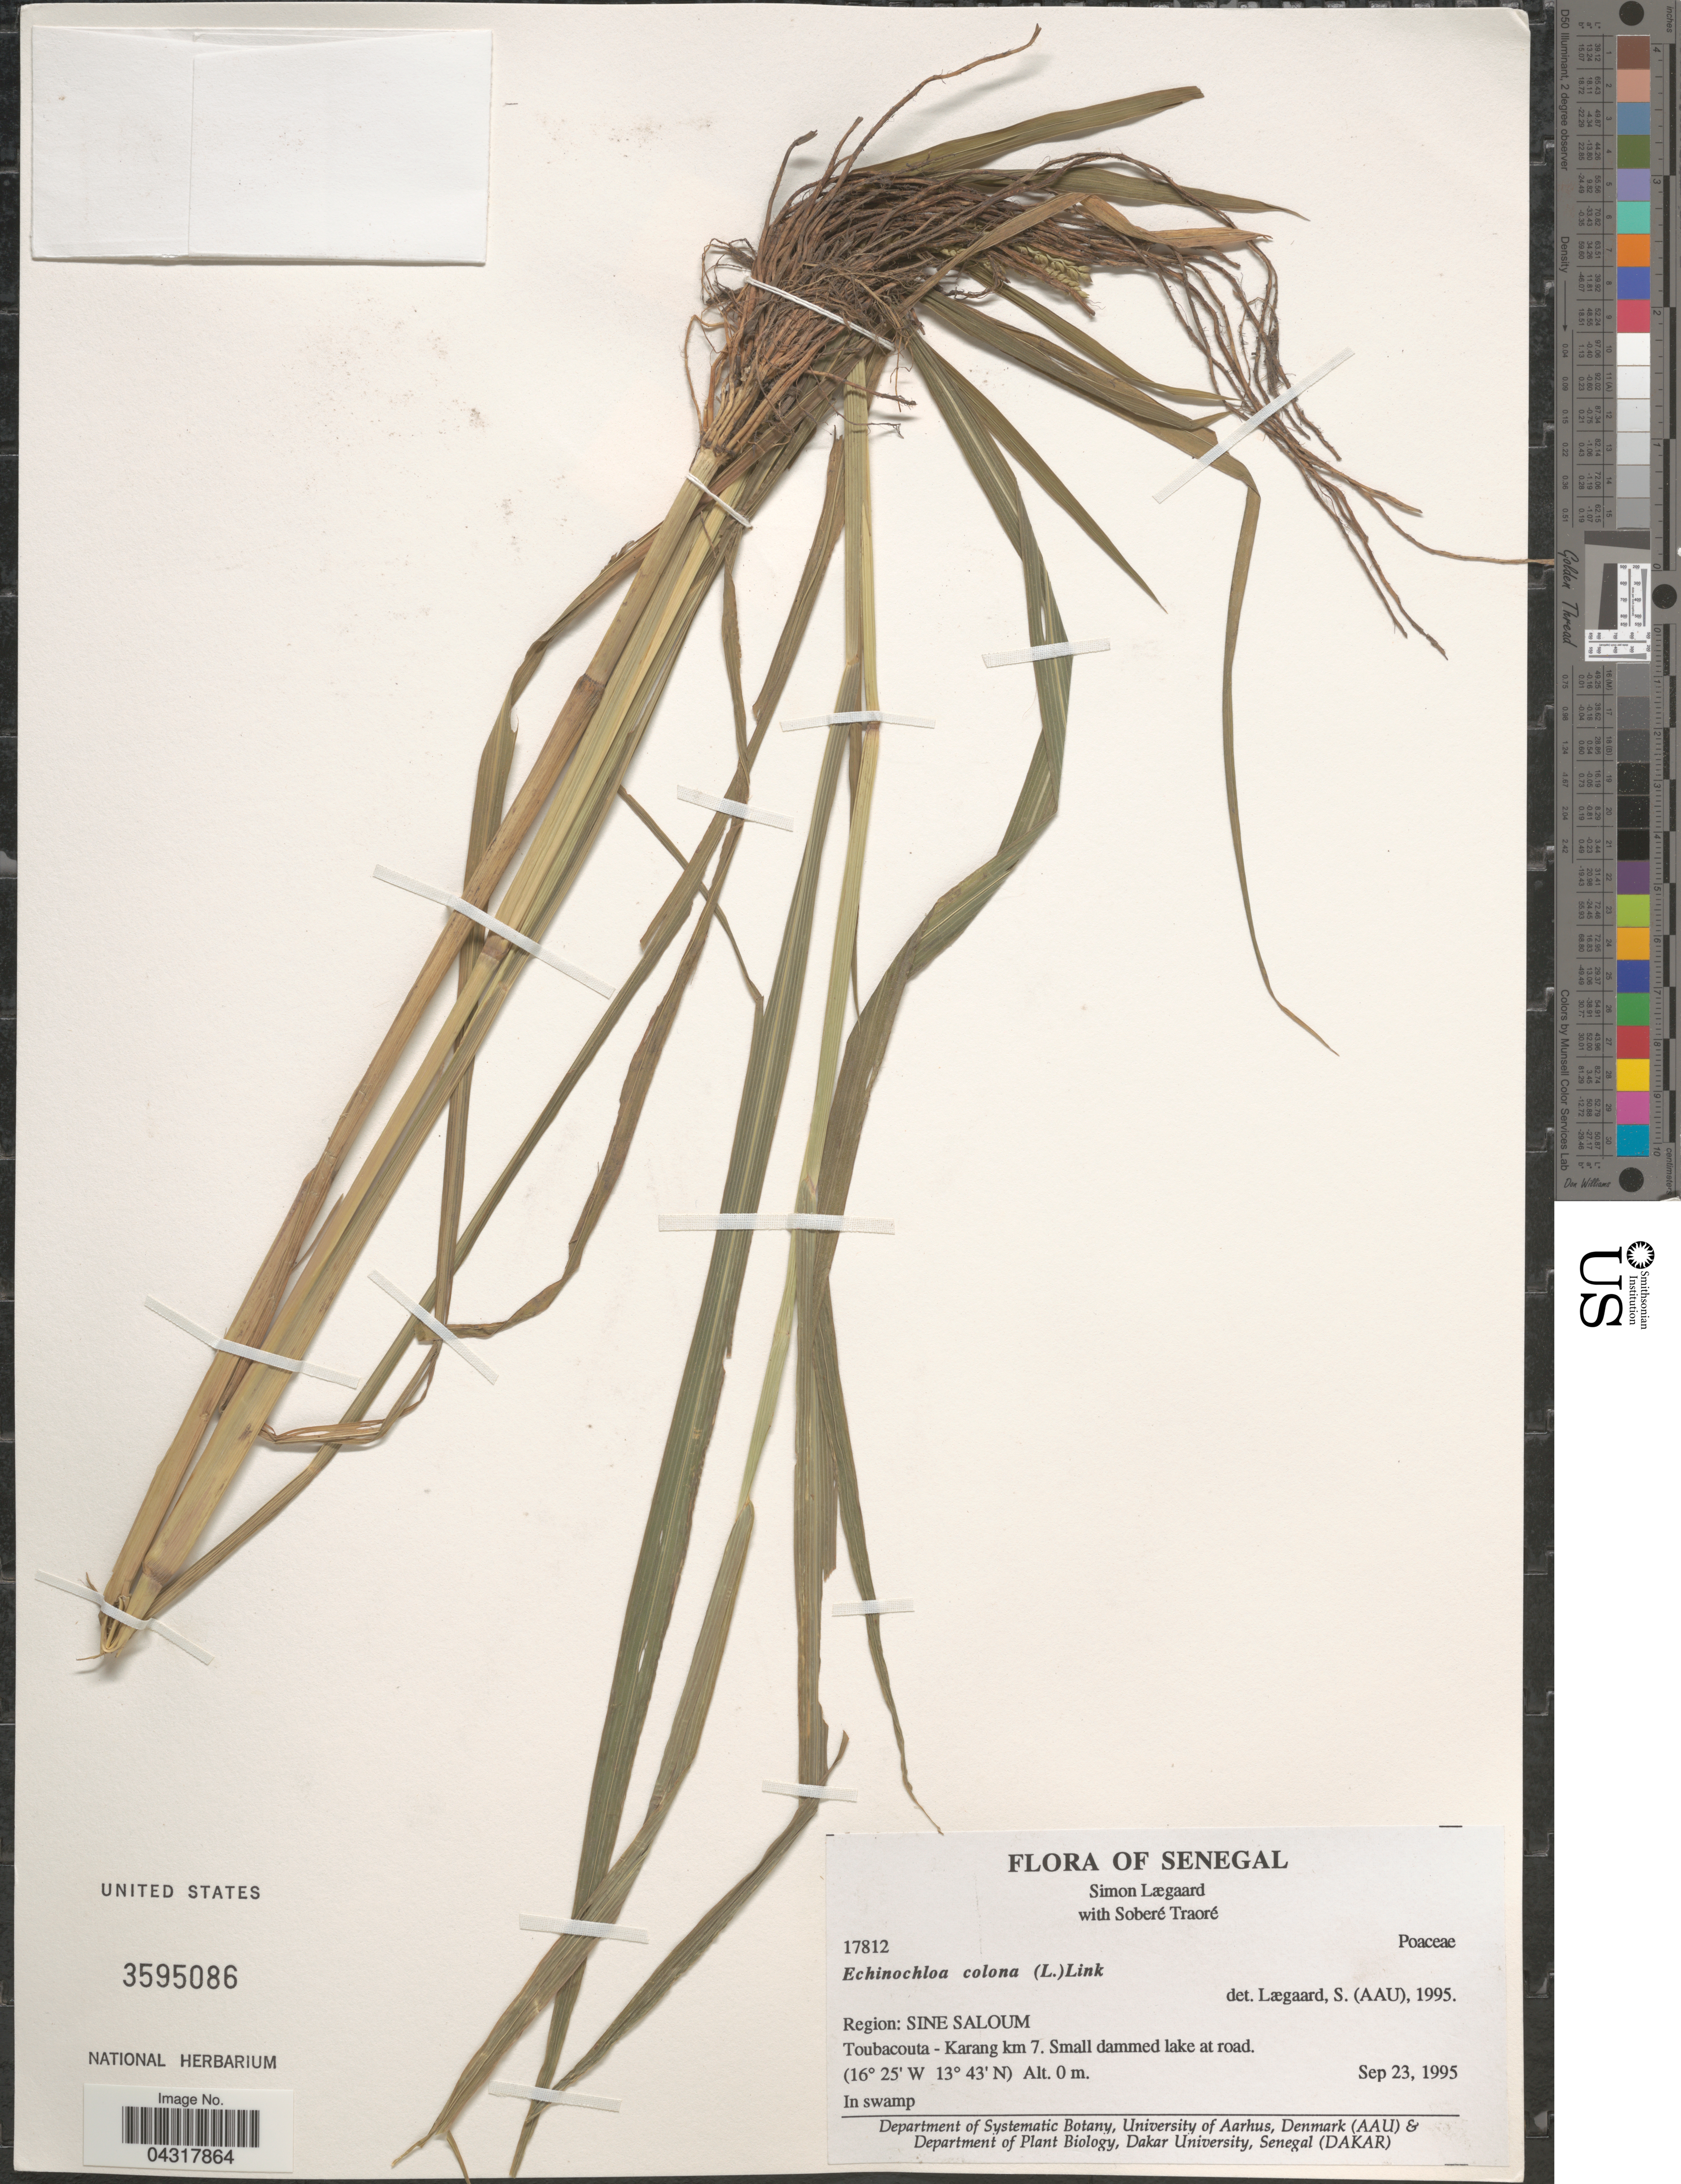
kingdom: Plantae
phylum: Tracheophyta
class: Liliopsida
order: Poales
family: Poaceae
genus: Echinochloa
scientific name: Echinochloa colona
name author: (L.) Link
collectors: S. Lægaard & S. Traore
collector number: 17812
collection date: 1995-09-23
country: Senegal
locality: Region: Sine Saloum. Toubacouta - Karang km 7. Small dammed lake at road.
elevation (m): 0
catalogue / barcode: US 3595086